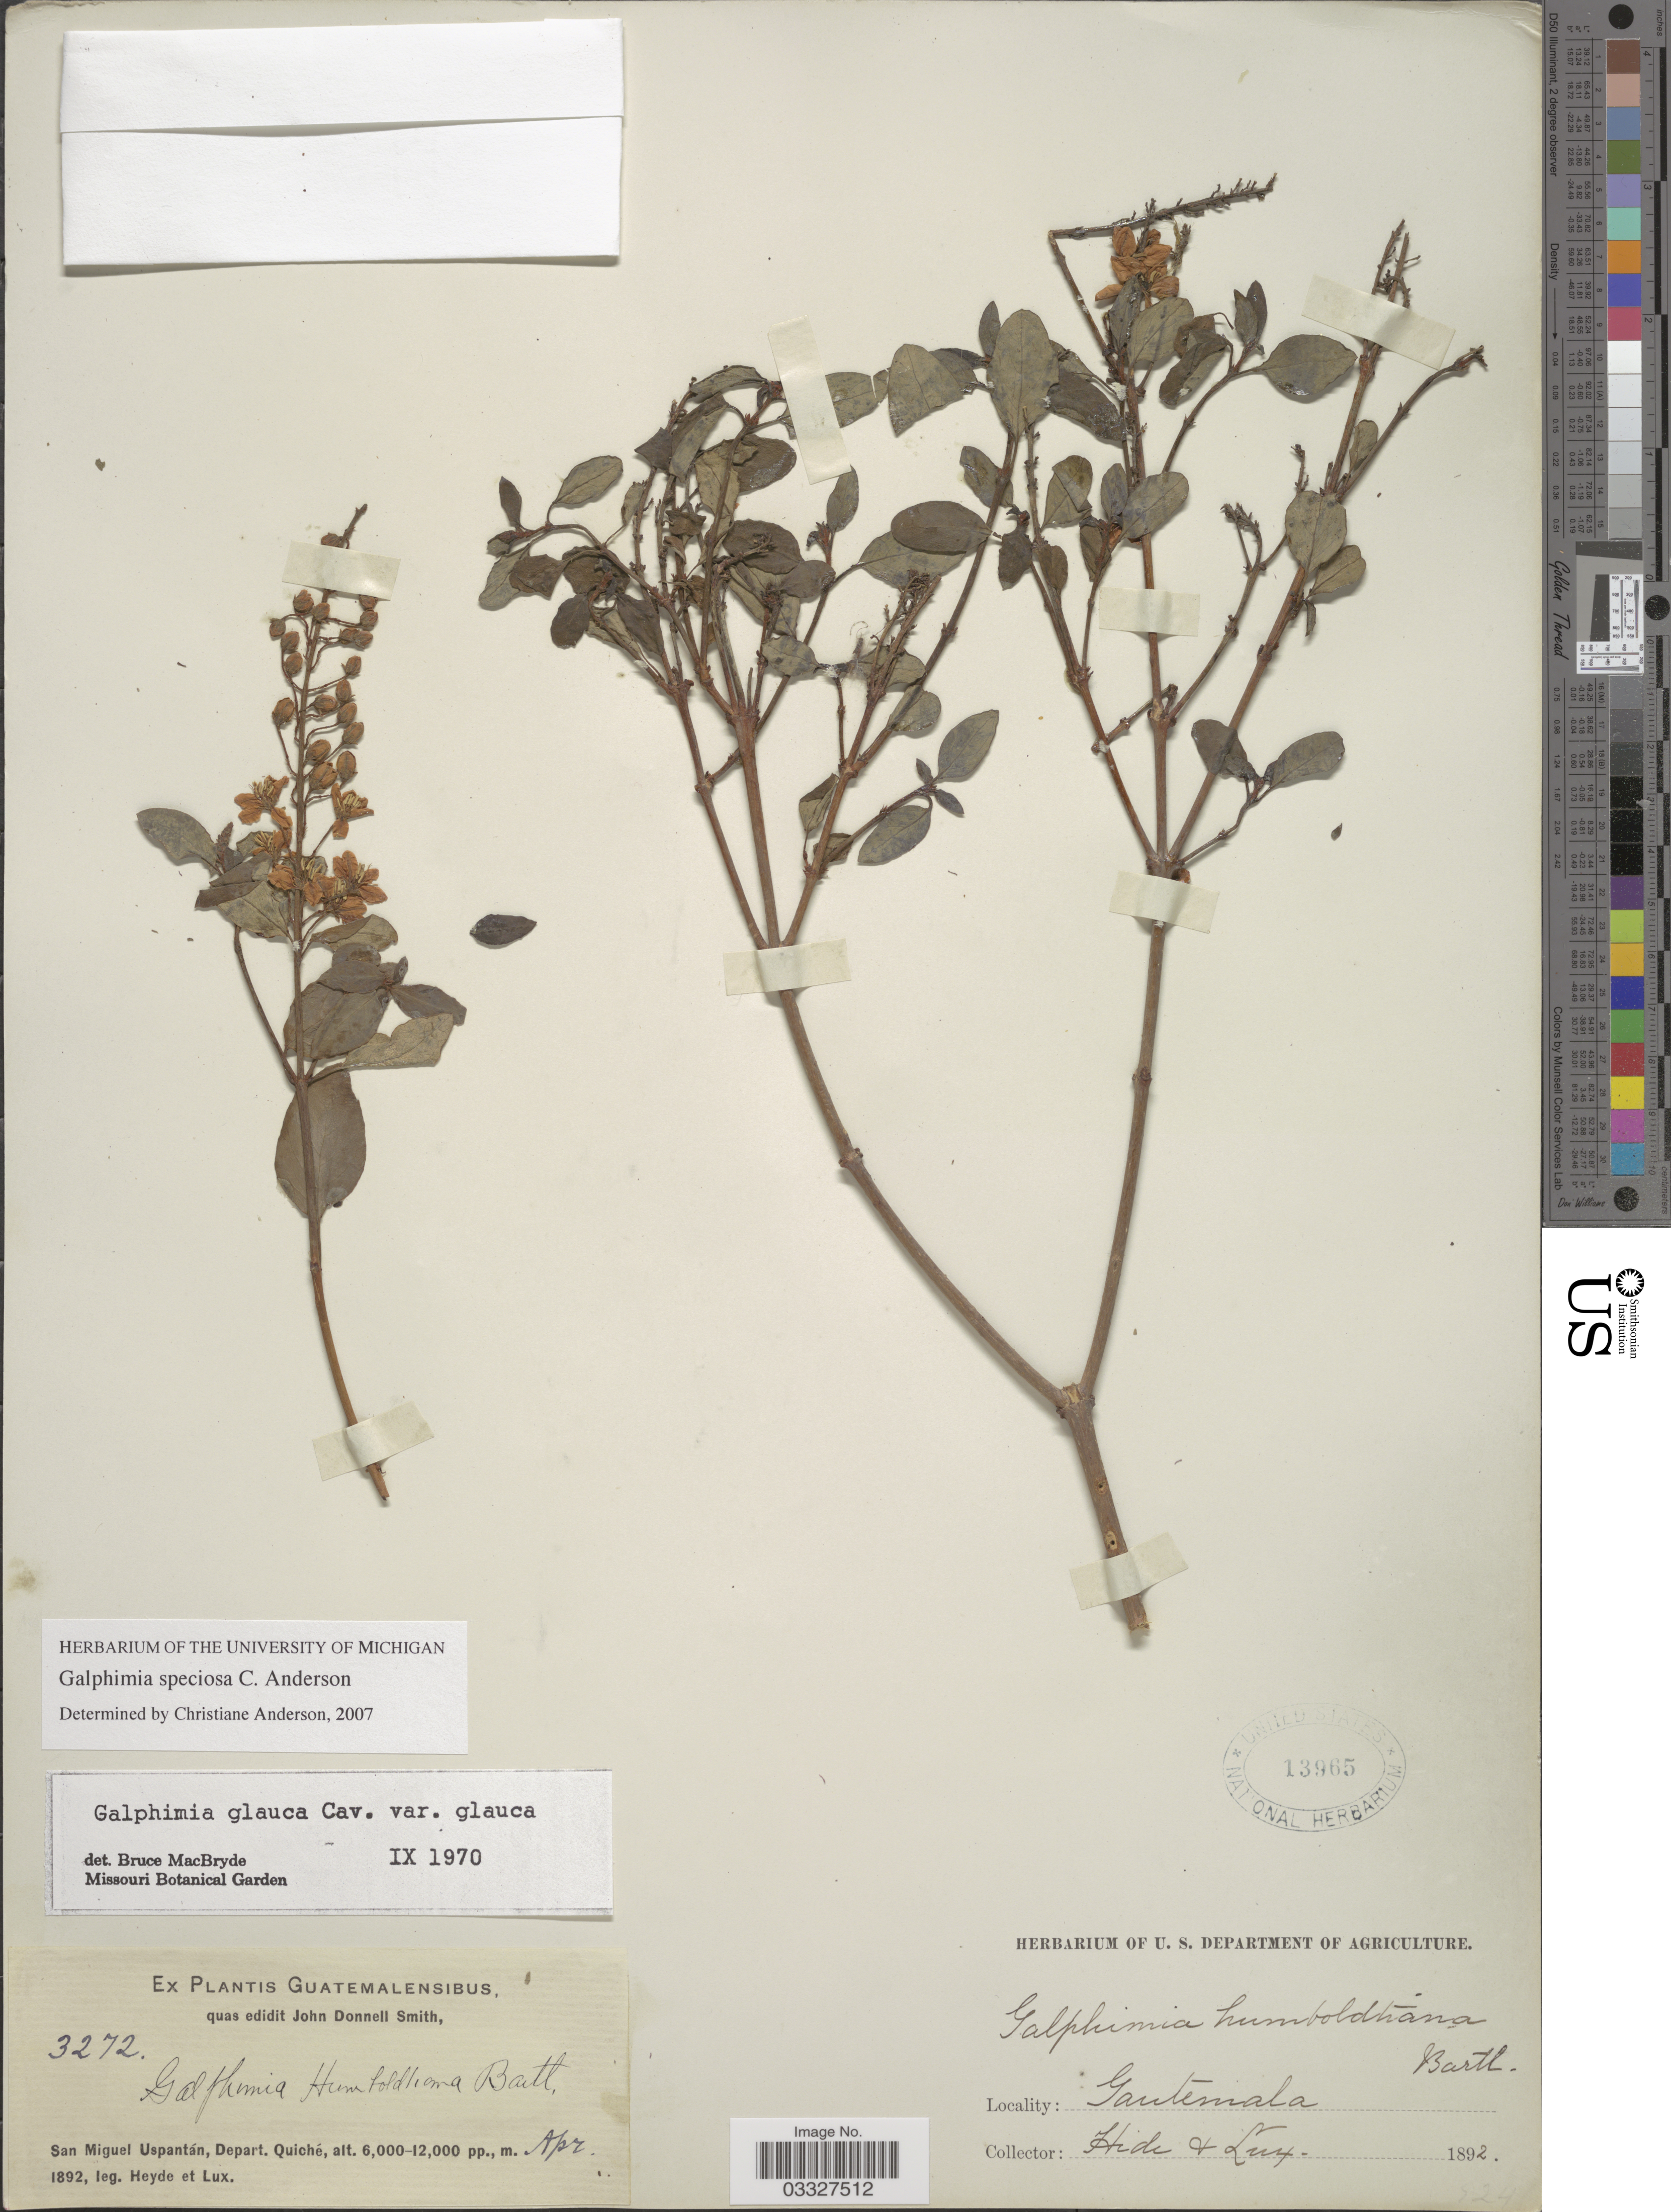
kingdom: Plantae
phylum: Tracheophyta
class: Magnoliopsida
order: Malpighiales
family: Malpighiaceae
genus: Galphimia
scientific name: Galphimia speciosa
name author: C.E. Anderson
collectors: Heyde & Lux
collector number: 3272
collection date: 1892-04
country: Guatemala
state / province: El Quiché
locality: San Miguel Uspantán, Depart. Quiché.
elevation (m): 1829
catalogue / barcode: US 13965